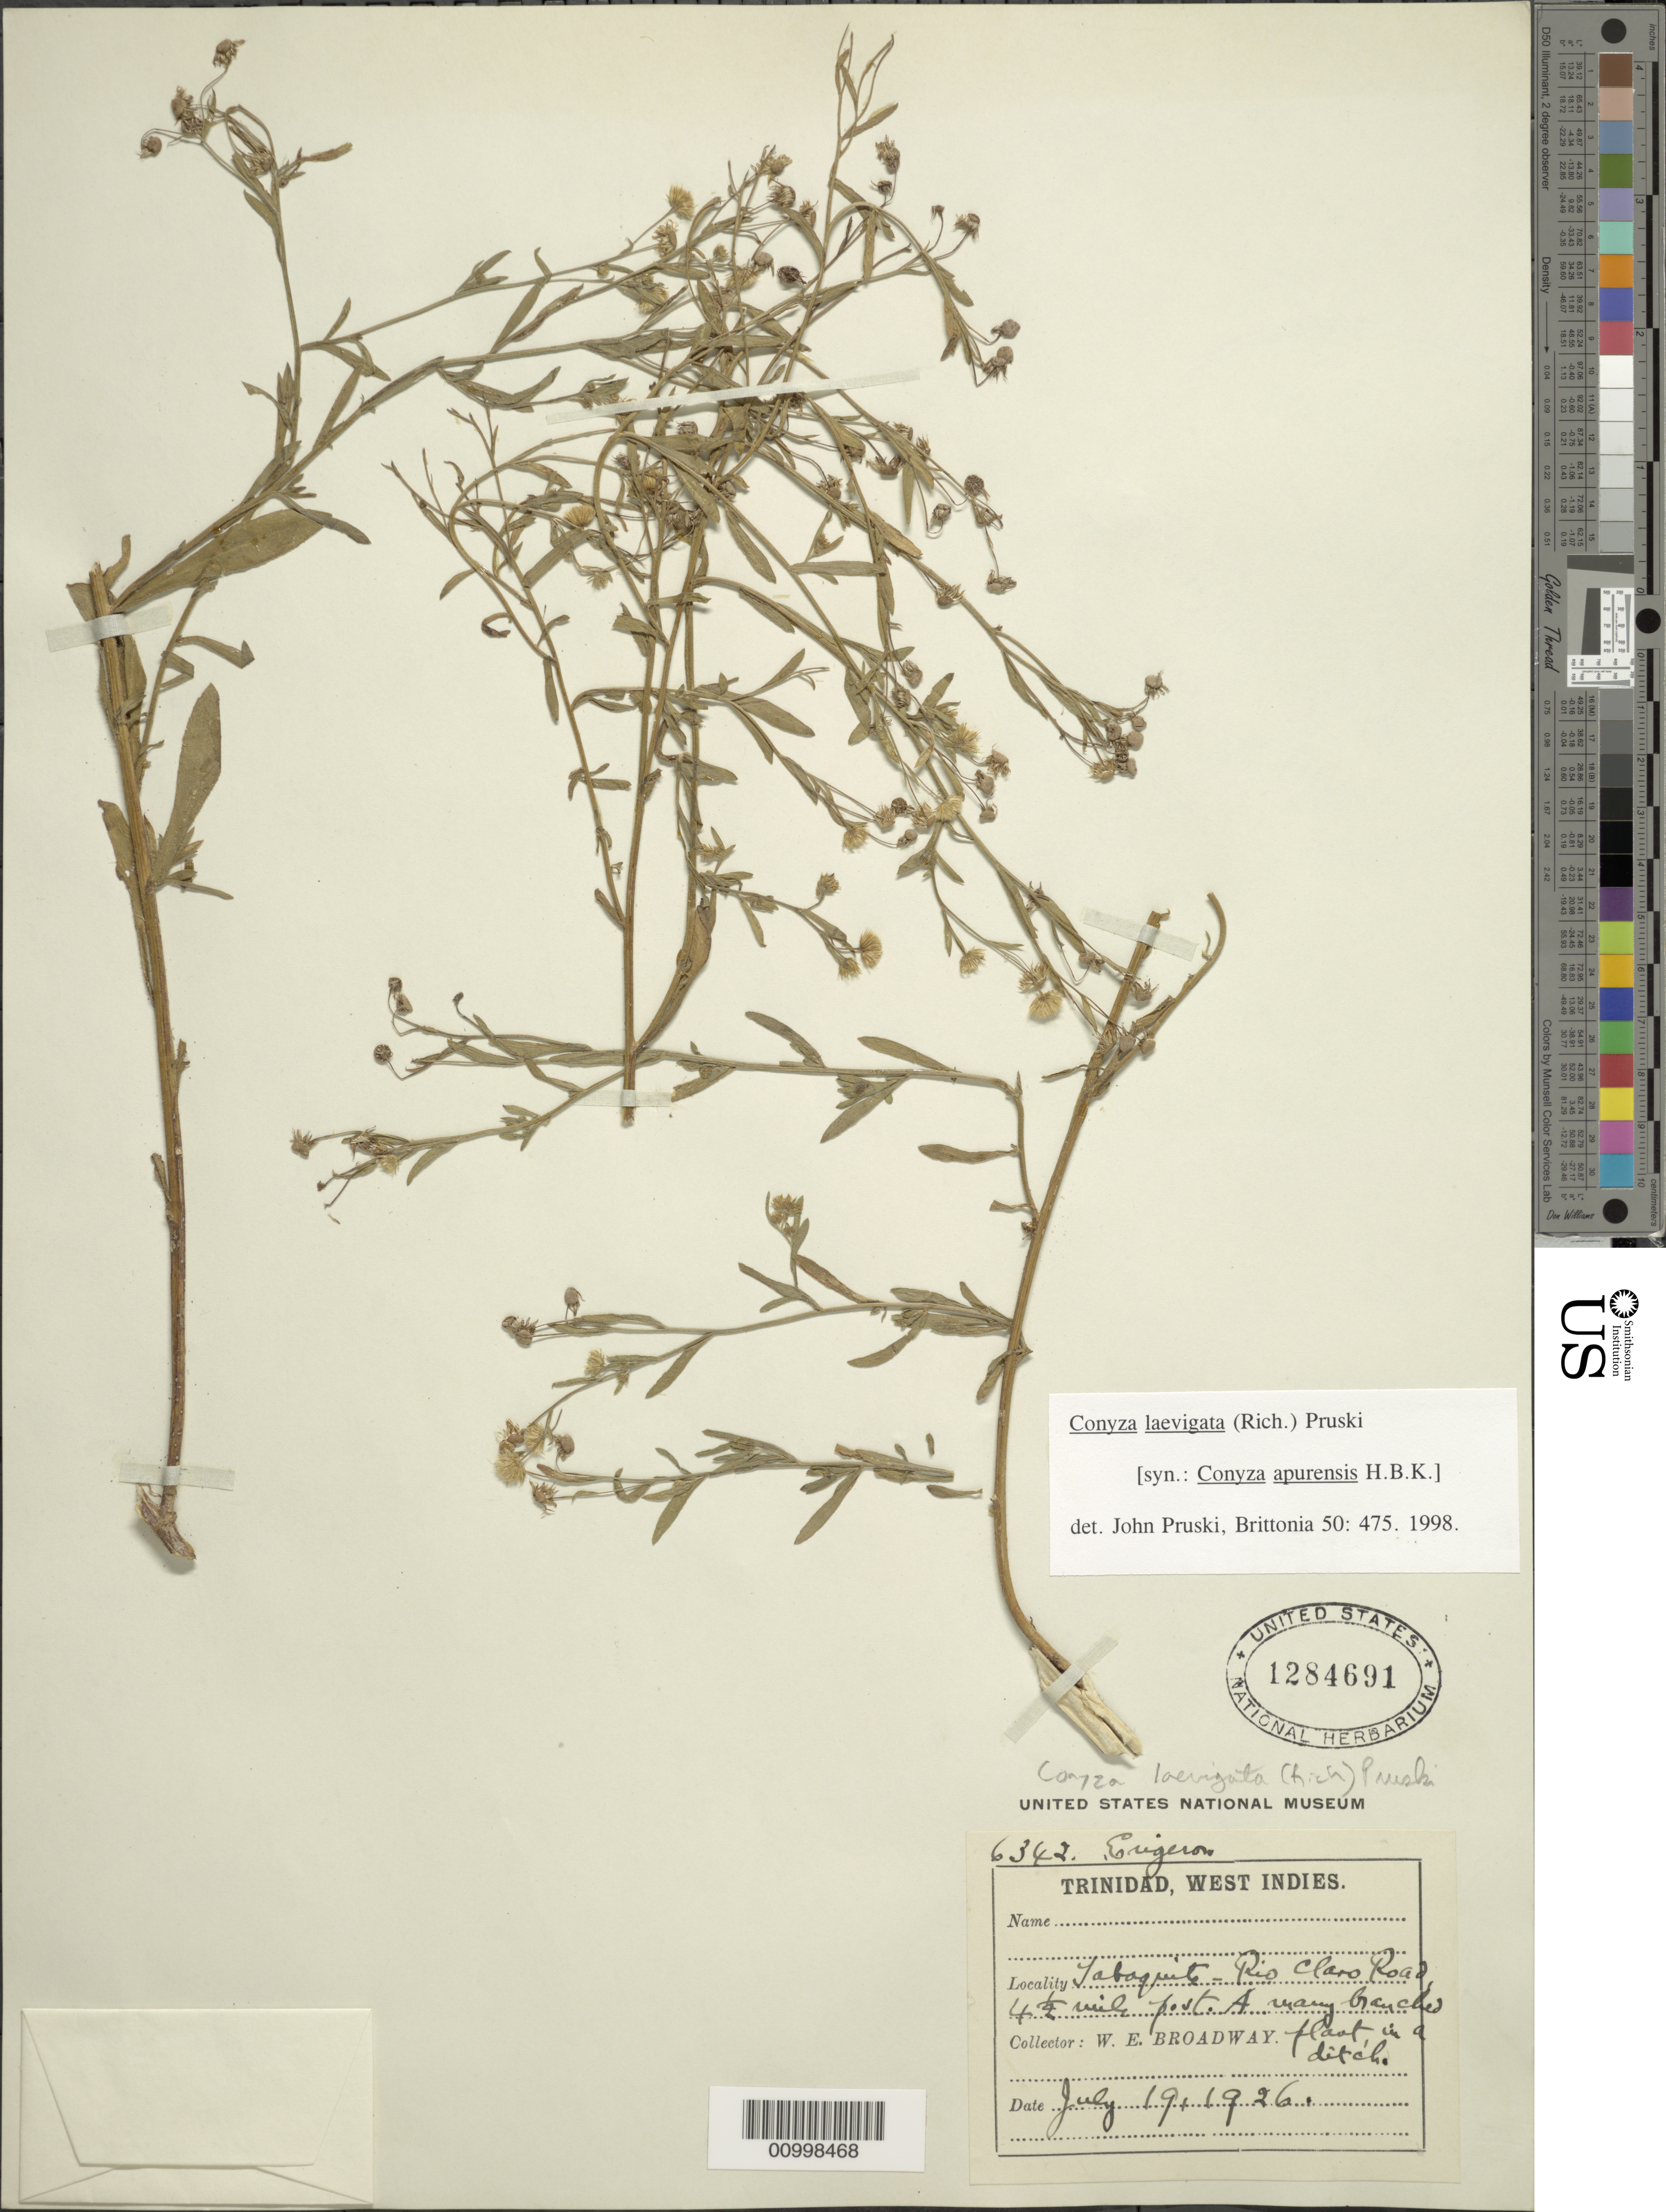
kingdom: Plantae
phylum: Tracheophyta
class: Magnoliopsida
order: Asterales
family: Asteraceae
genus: Conyza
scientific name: Conyza laevigata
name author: (Rich.) Pruski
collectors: W. E. Broadway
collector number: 6342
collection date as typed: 19 Jul 1926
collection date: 1926-07-19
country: Trinidad and Tobago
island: Trinidad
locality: Tabaquite-Rio Claro Road 4 1/2 mile post.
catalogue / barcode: US 1284691